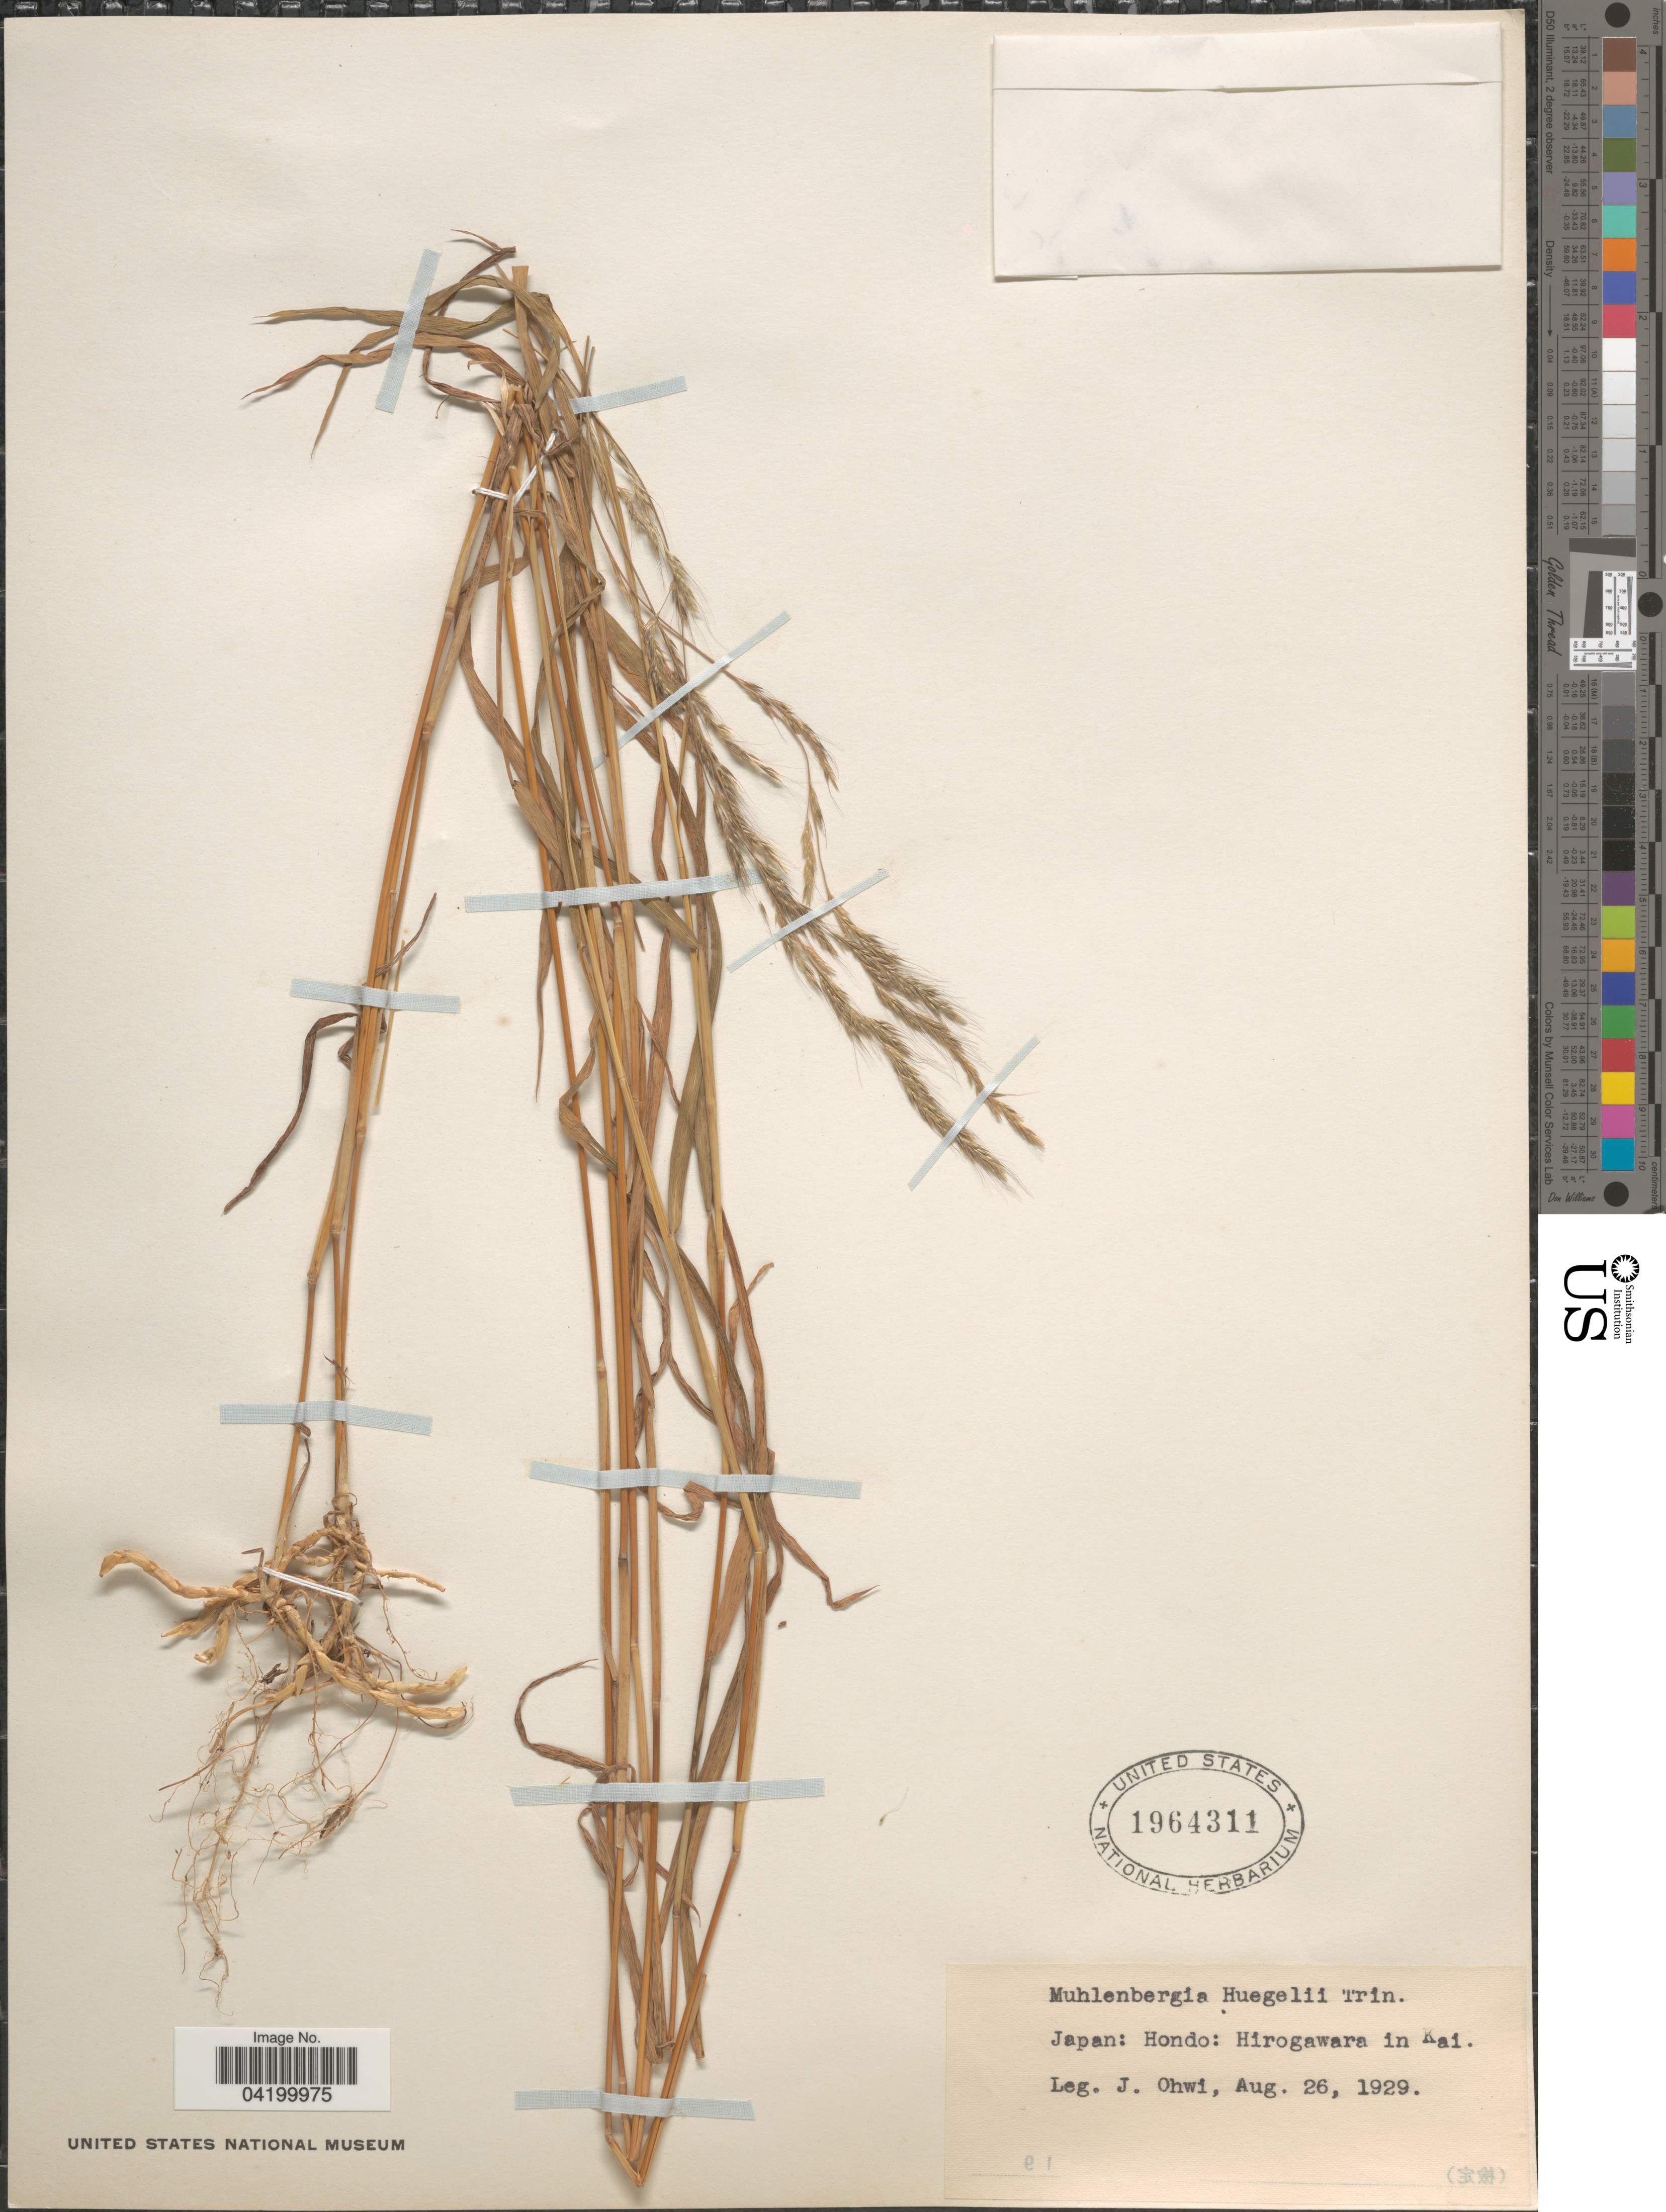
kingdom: Plantae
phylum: Tracheophyta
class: Liliopsida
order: Poales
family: Poaceae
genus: Muhlenbergia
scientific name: Muhlenbergia huegelii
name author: Trin.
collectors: J. Ohwi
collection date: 1929-08-26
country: Japan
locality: Hondo: Hirogawara in Kai.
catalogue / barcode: US 1964311